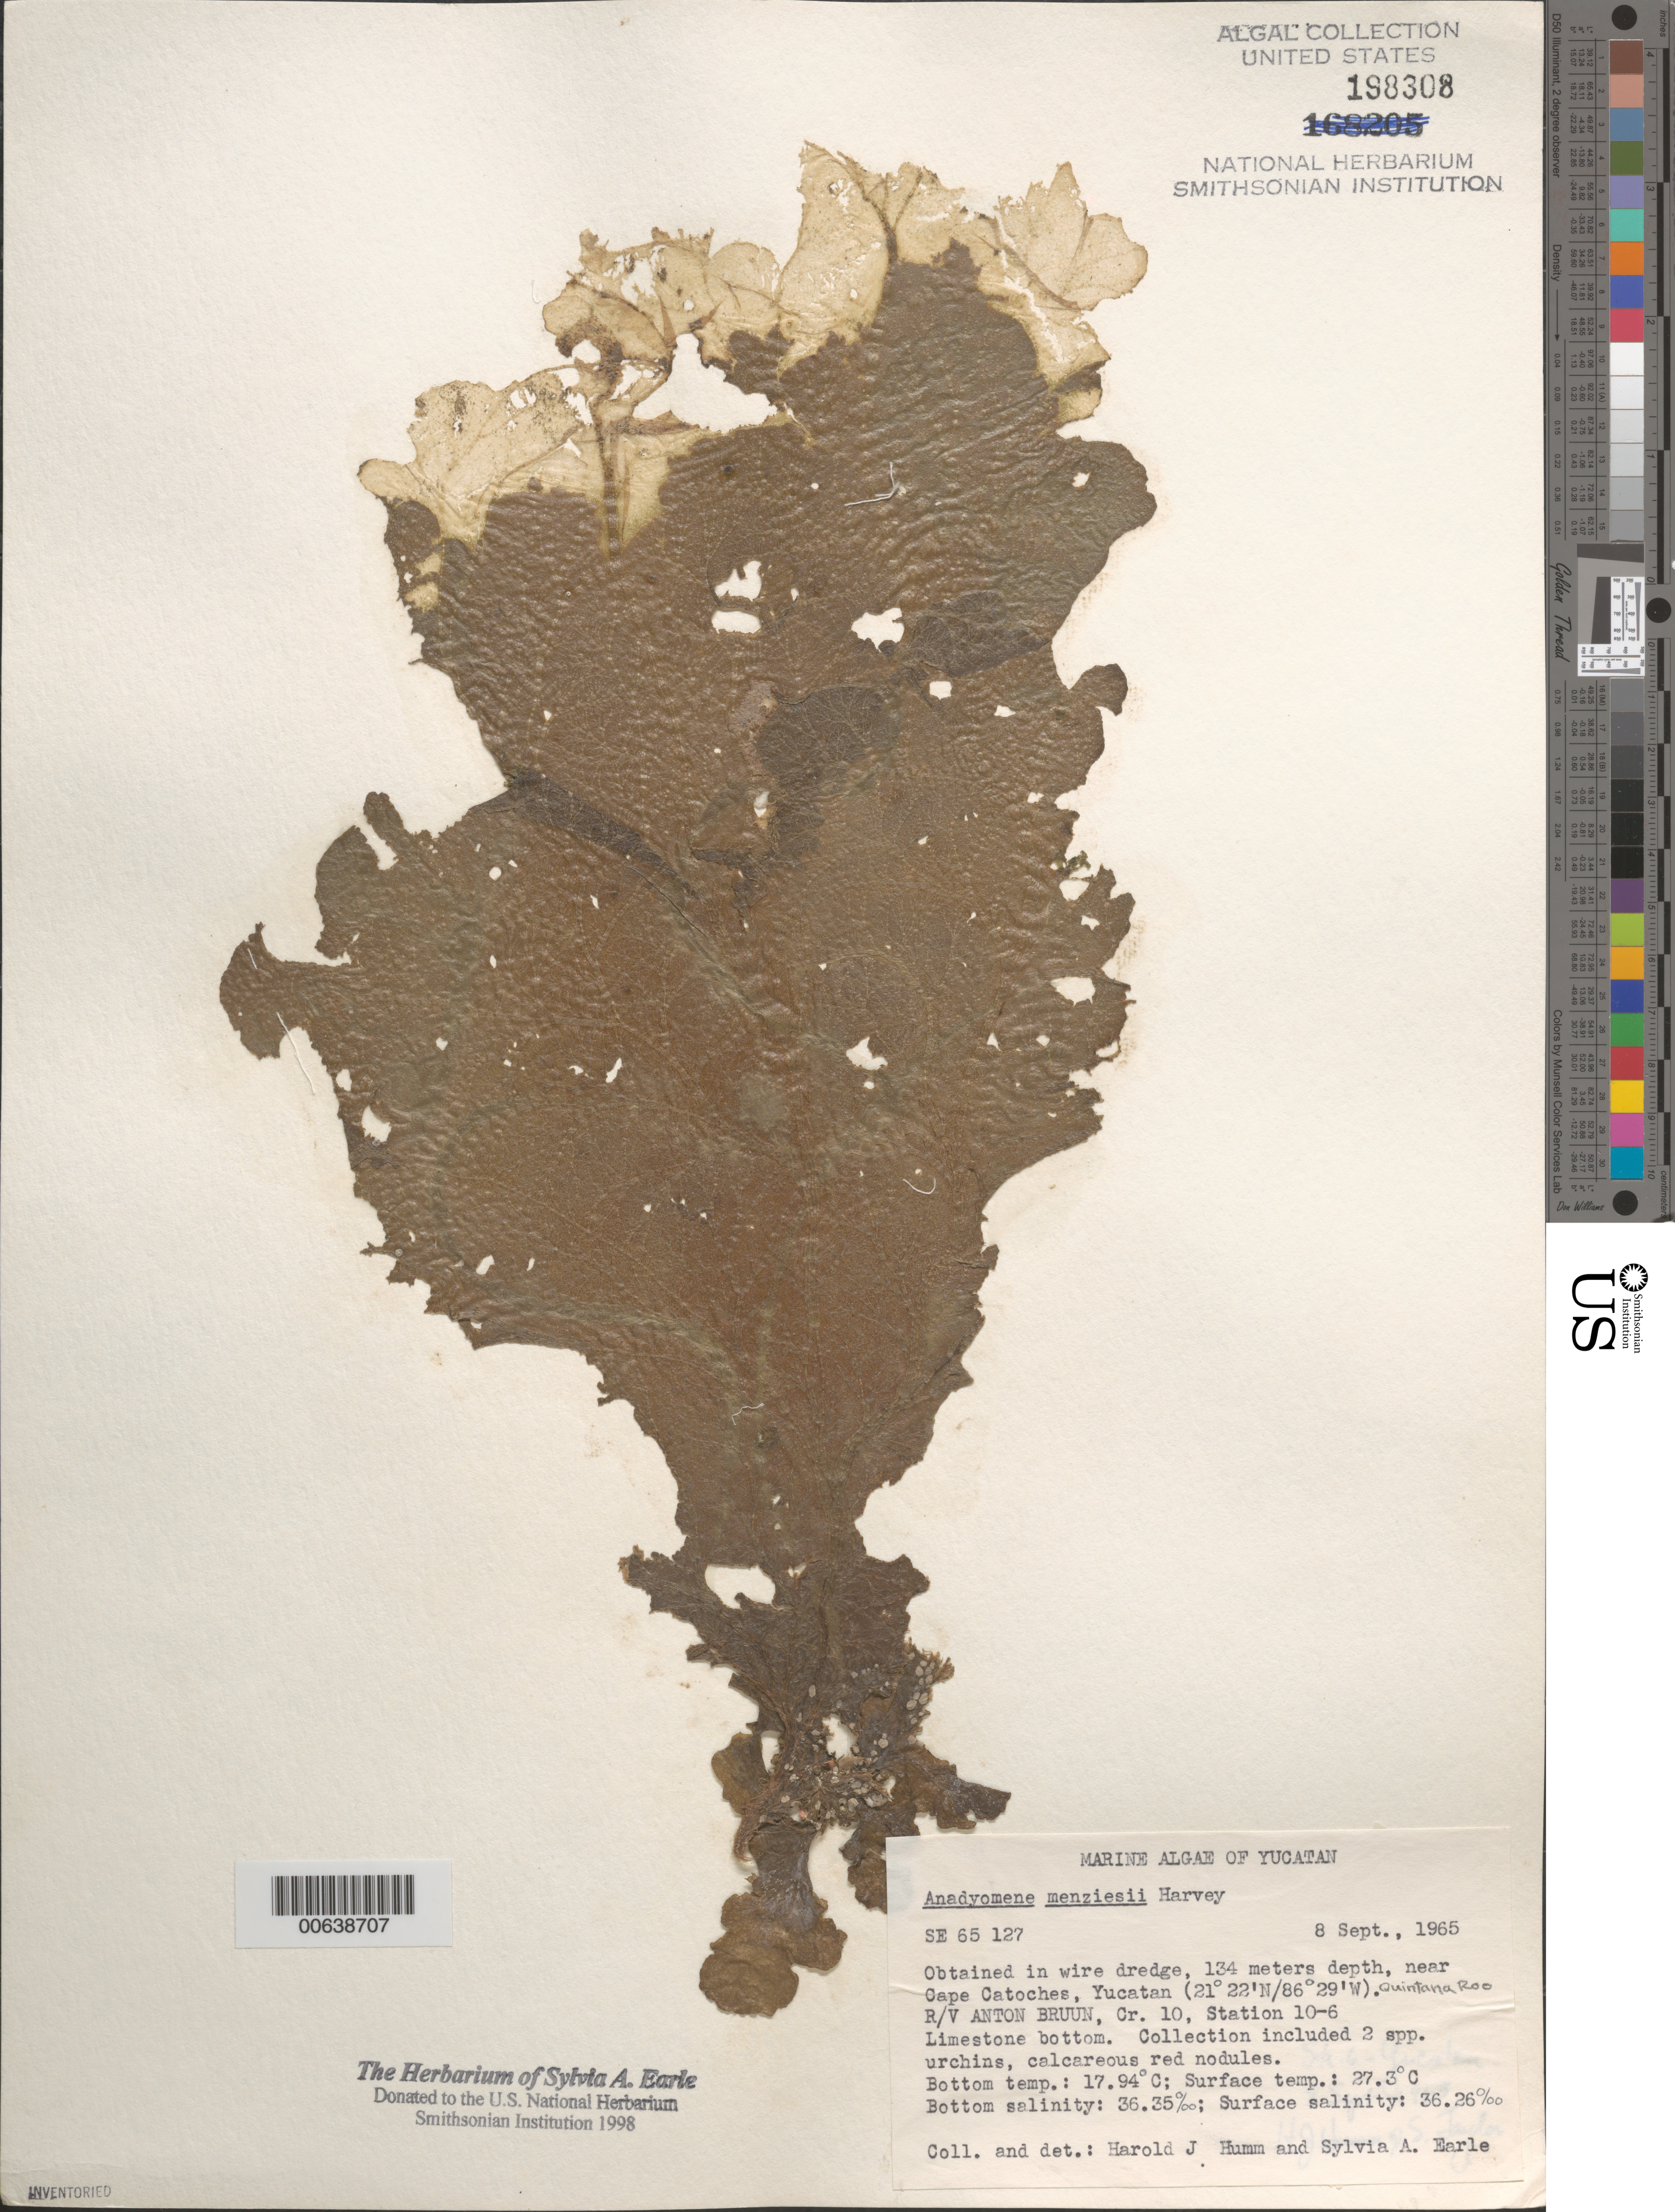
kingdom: Plantae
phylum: Chlorophyta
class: Ulvophyceae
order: Cladophorales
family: Anadyomenaceae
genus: Anadyomene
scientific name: Anadyomene menziesii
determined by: Humm, Harold J.; Earle, S. A.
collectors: S. A. Earle & H. J. Humm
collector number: Se 65127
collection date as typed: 08 Sep 1965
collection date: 1965-09-08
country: Mexico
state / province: Quintana Roo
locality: Yucatan Peninsula, near Cape Catoches, Campeche Banks, Caribbean Sea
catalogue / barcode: US 198308